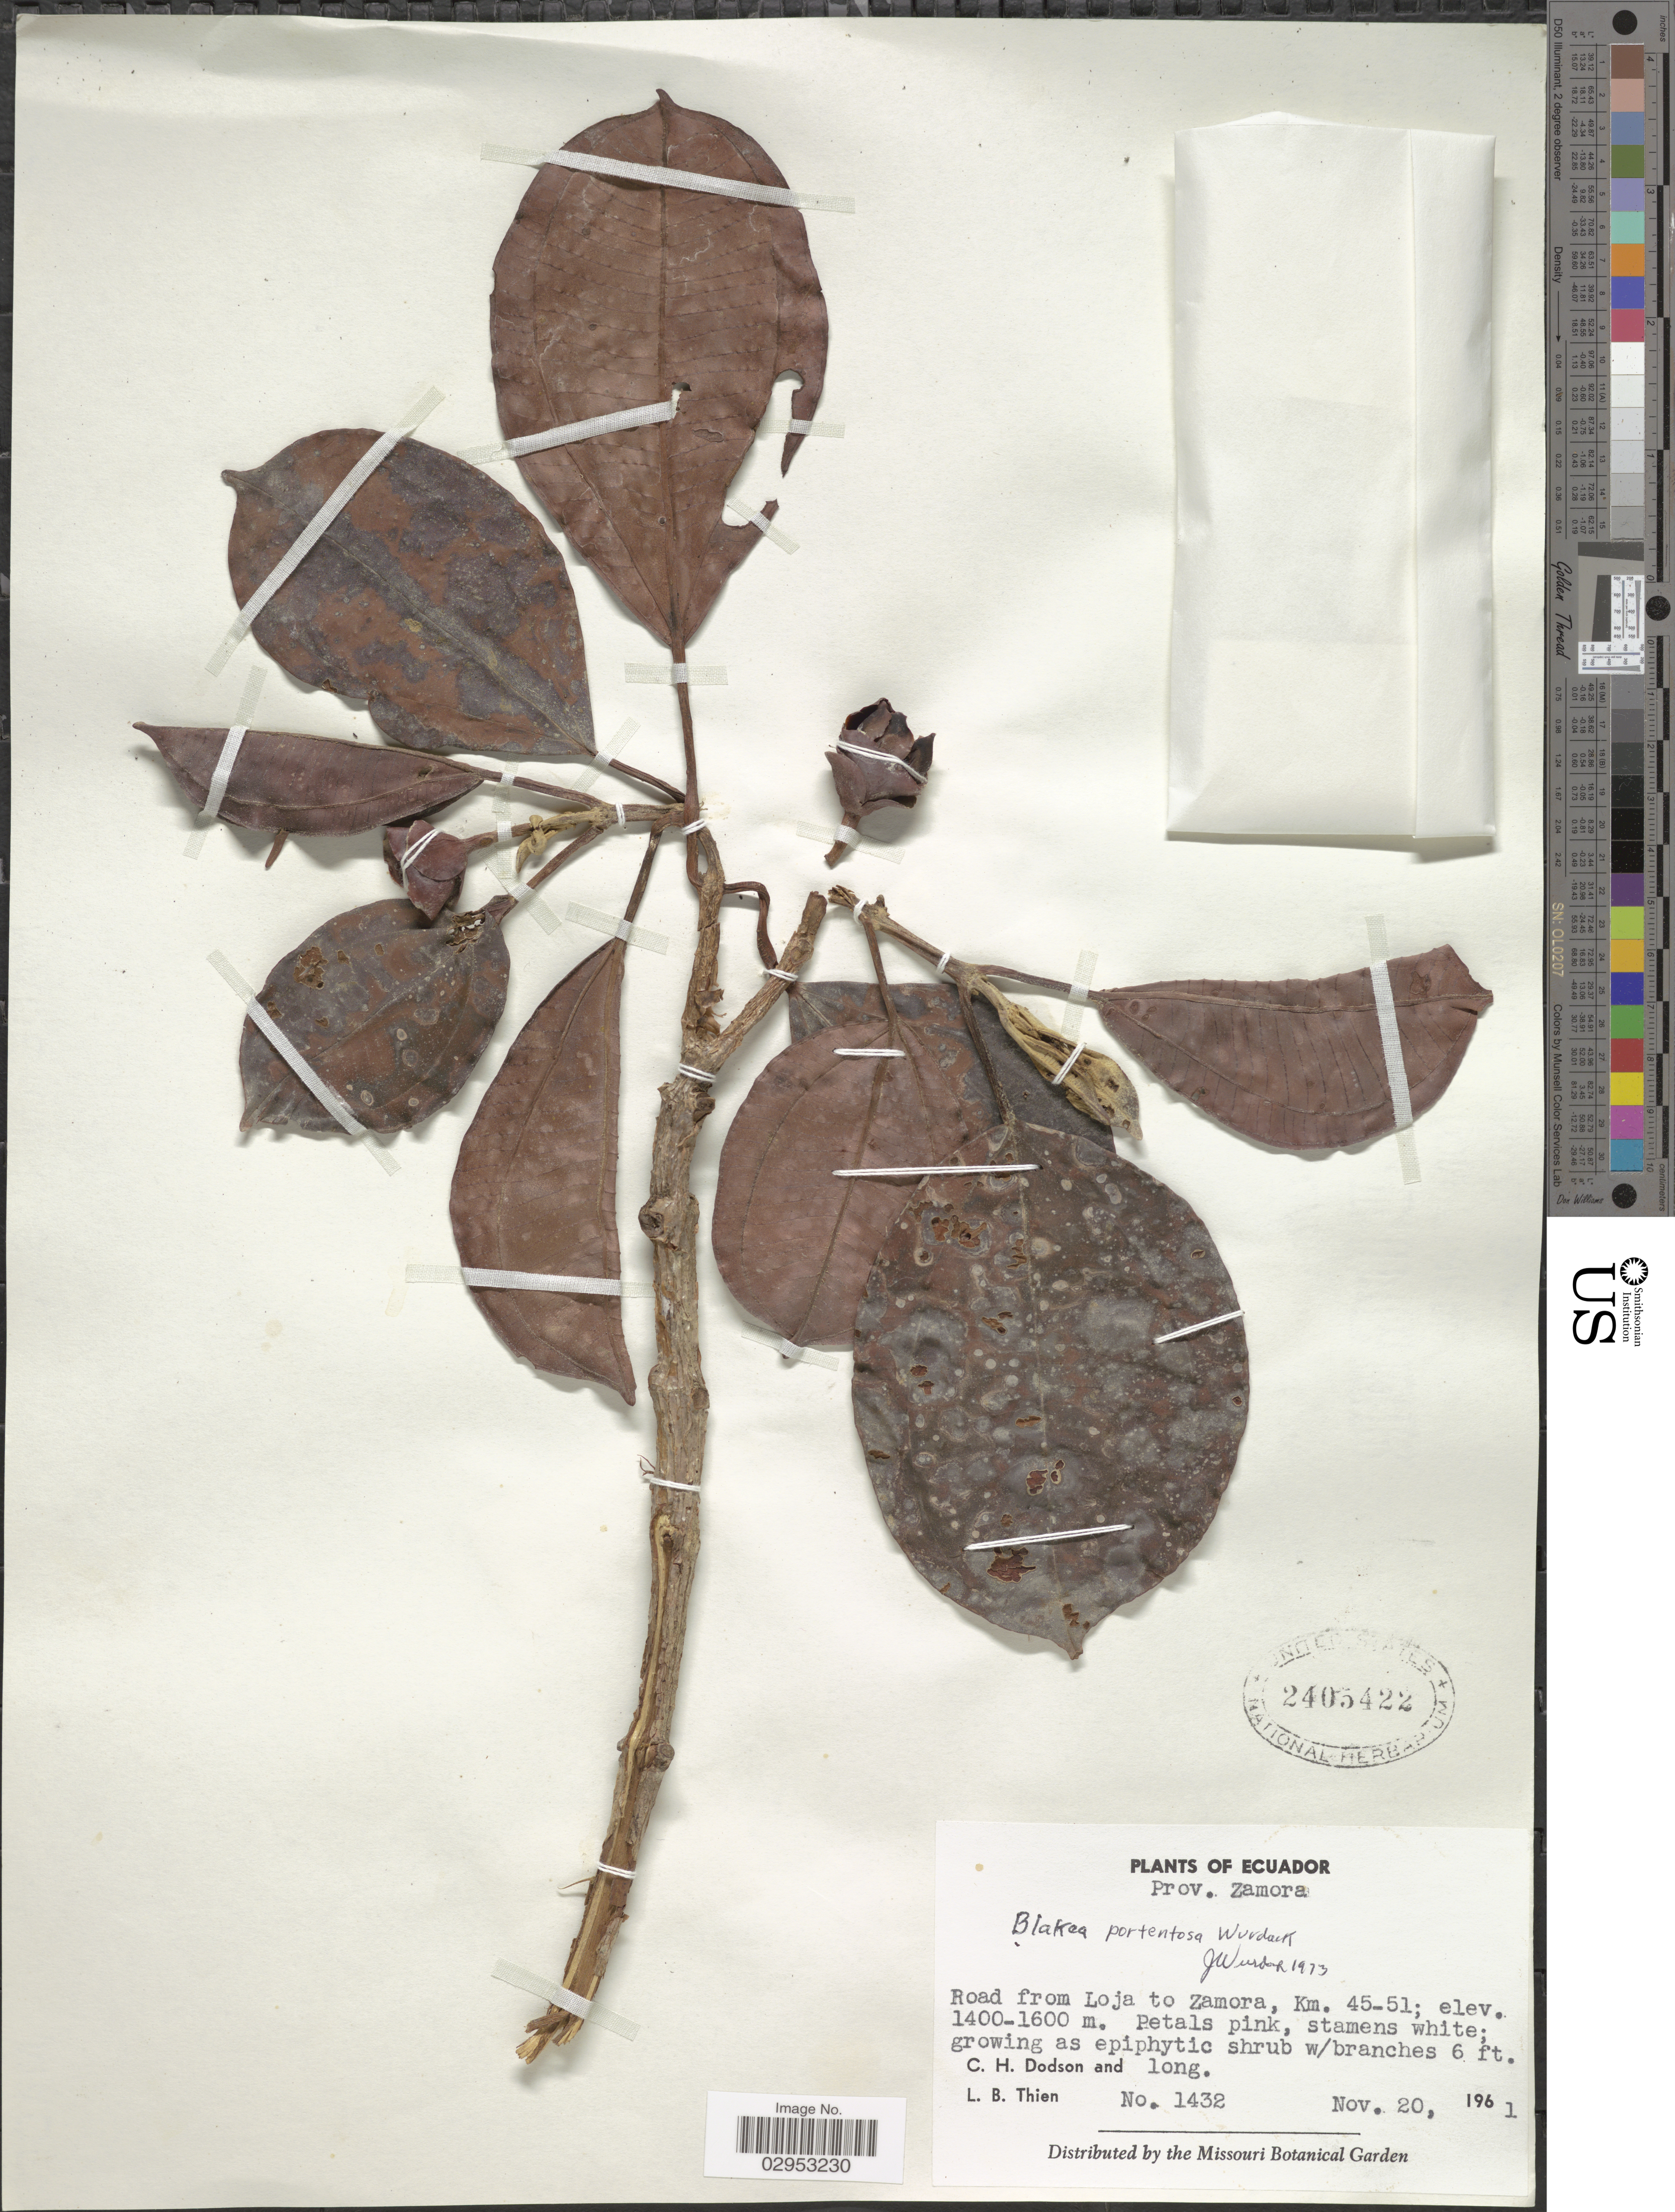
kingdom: Plantae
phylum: Tracheophyta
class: Magnoliopsida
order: Myrtales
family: Melastomataceae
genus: Blakea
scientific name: Blakea portentosa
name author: Wurdack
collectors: C. H. Dodson & L. Thien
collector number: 1432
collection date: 1961-11-20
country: Ecuador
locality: Prov. Zamora. Road from Loja to Zamora, Km. 45-51.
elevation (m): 1400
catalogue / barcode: US 2405422